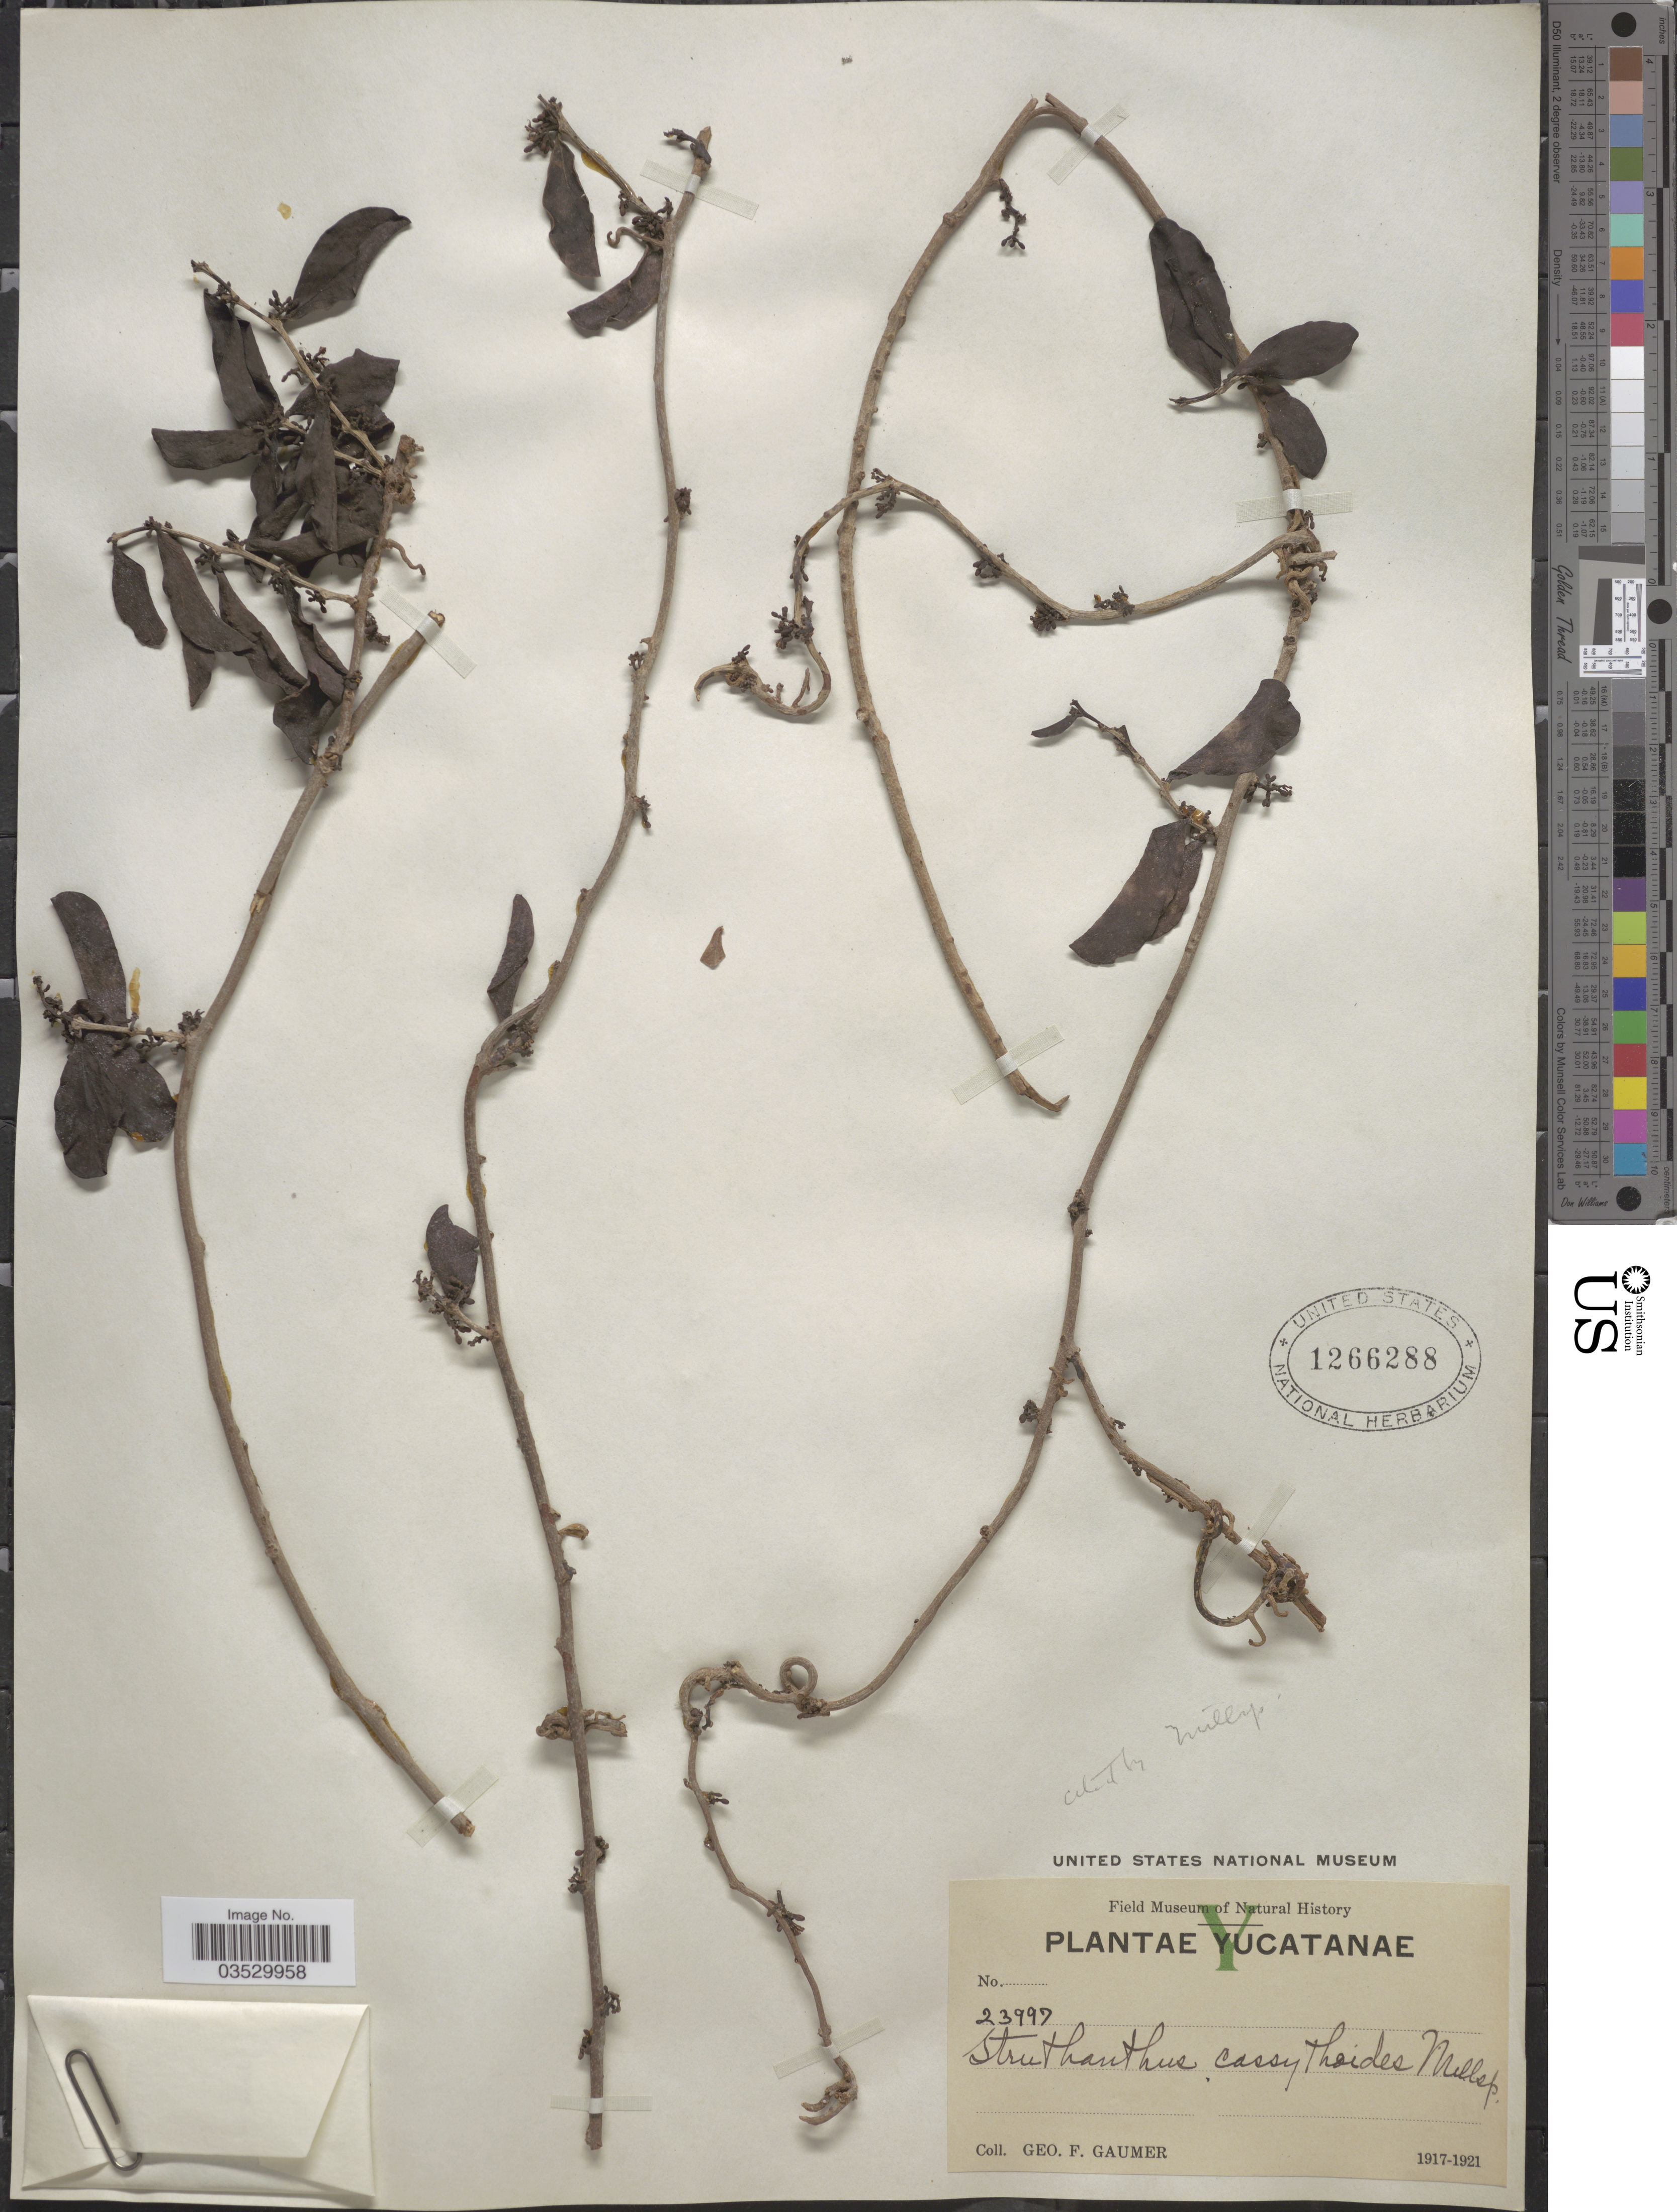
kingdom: Plantae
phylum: Tracheophyta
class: Magnoliopsida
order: Santalales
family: Loranthaceae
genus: Struthanthus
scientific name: Struthanthus cassythoides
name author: Standl.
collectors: G. F. Gaumer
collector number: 23997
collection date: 1917/1921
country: Mexico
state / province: Yucatán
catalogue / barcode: US 1266288